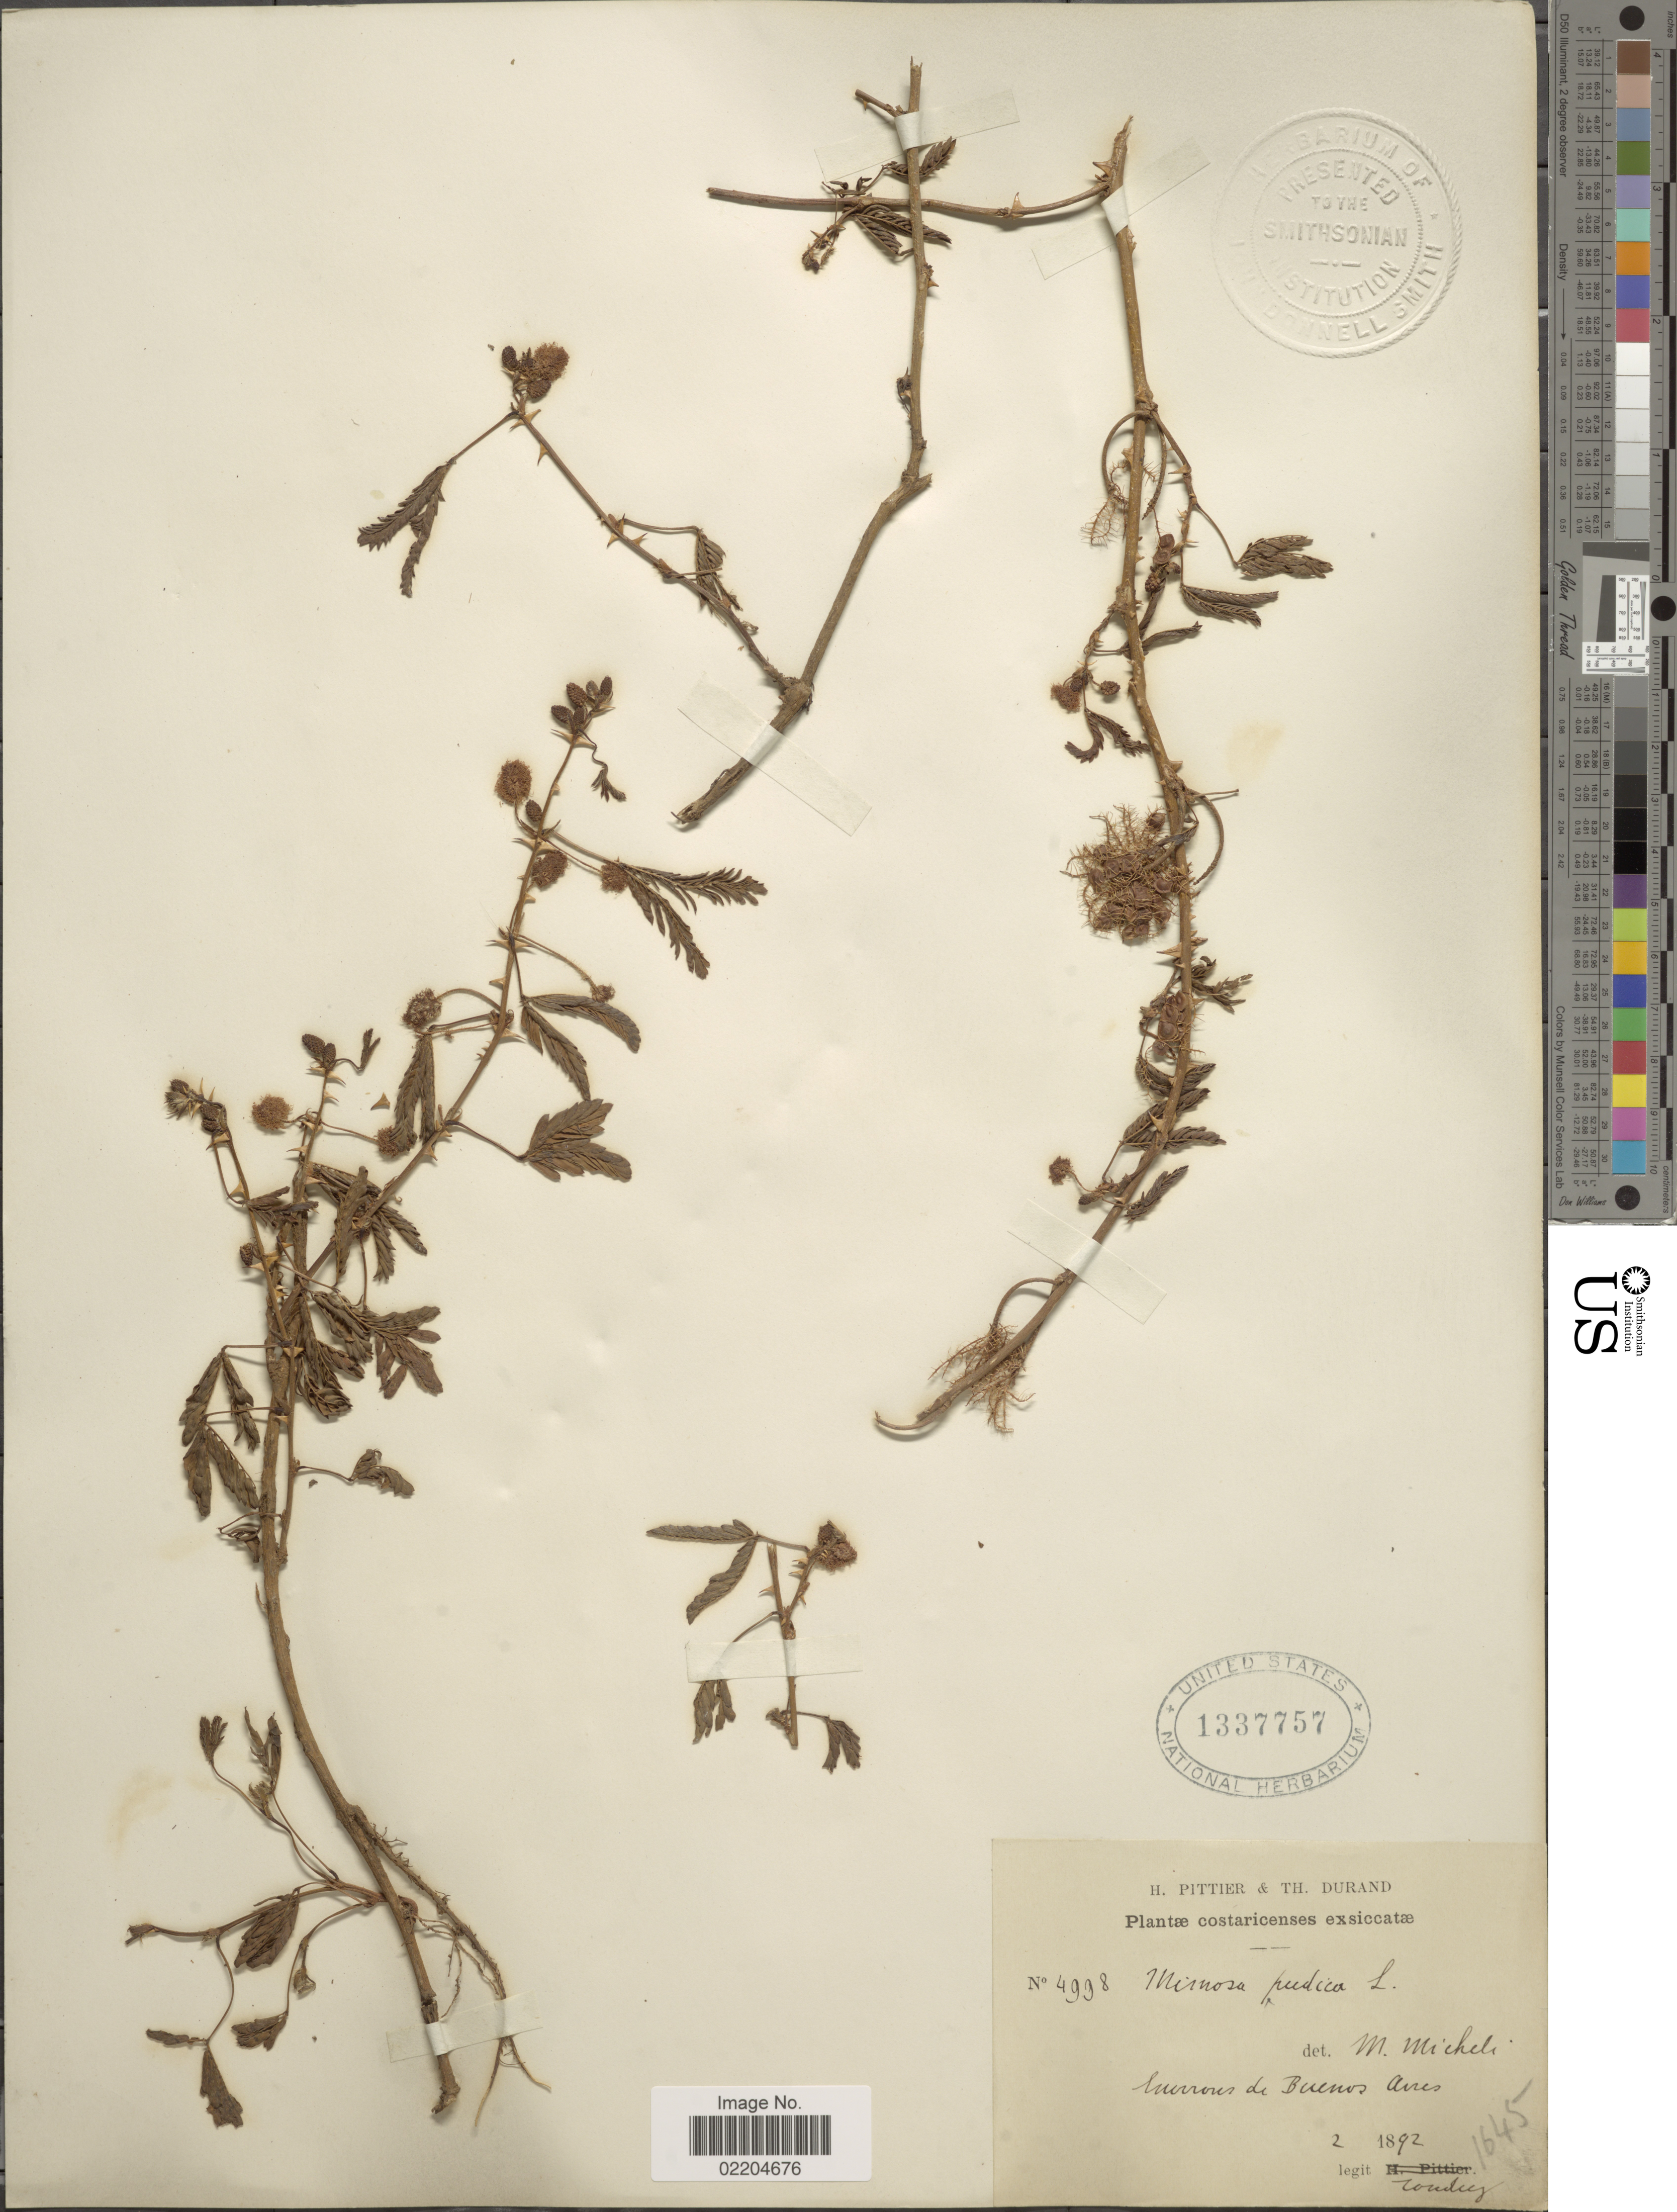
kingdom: Plantae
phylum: Tracheophyta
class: Magnoliopsida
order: Fabales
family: Fabaceae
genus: Mimosa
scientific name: Mimosa pudica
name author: L.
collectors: A. Tonduz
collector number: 4998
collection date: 1892-02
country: Costa Rica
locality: Costaricenses, Environs de Buenos Aires.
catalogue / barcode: US 1337757